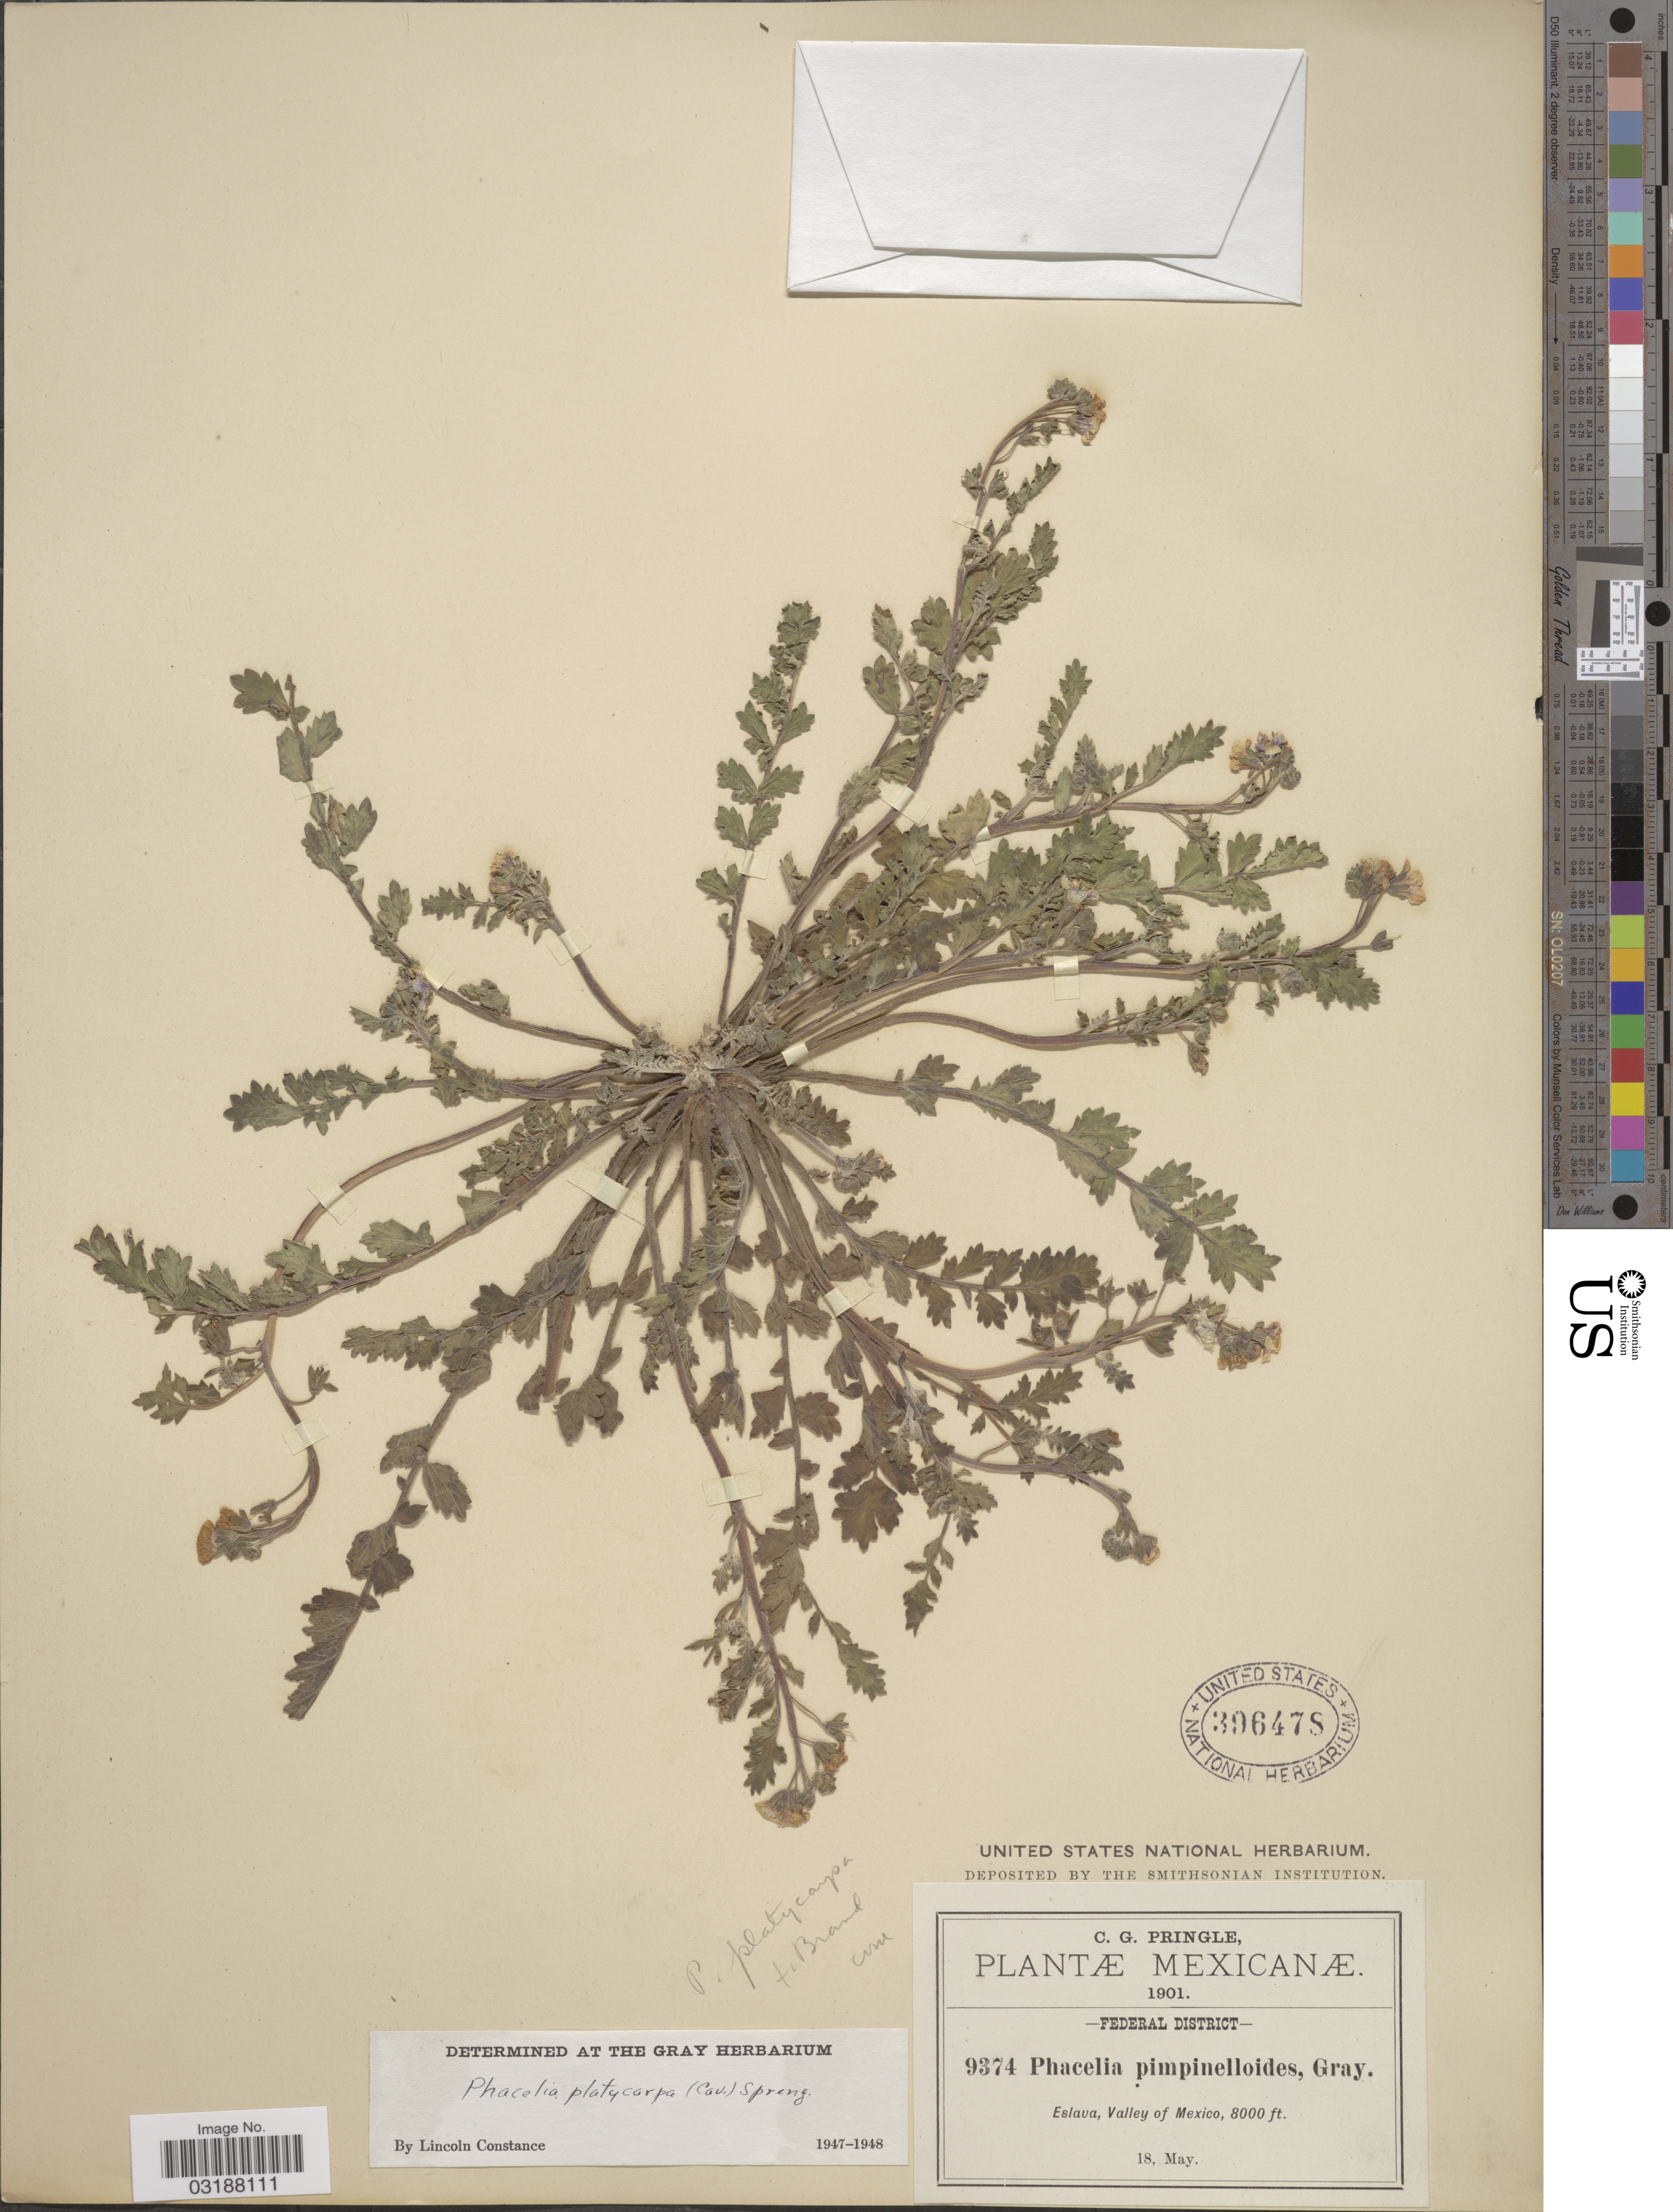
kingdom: Plantae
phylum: Tracheophyta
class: Magnoliopsida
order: Boraginales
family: Hydrophyllaceae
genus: Phacelia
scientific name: Phacelia platycarpa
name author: (Cav.) Spreng.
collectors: C. G. Pringle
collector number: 9374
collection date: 1901-05-18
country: Mexico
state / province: Distrito Federal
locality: Federal District, Eslava, Valley of Mexico.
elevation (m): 2438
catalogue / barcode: US 396478